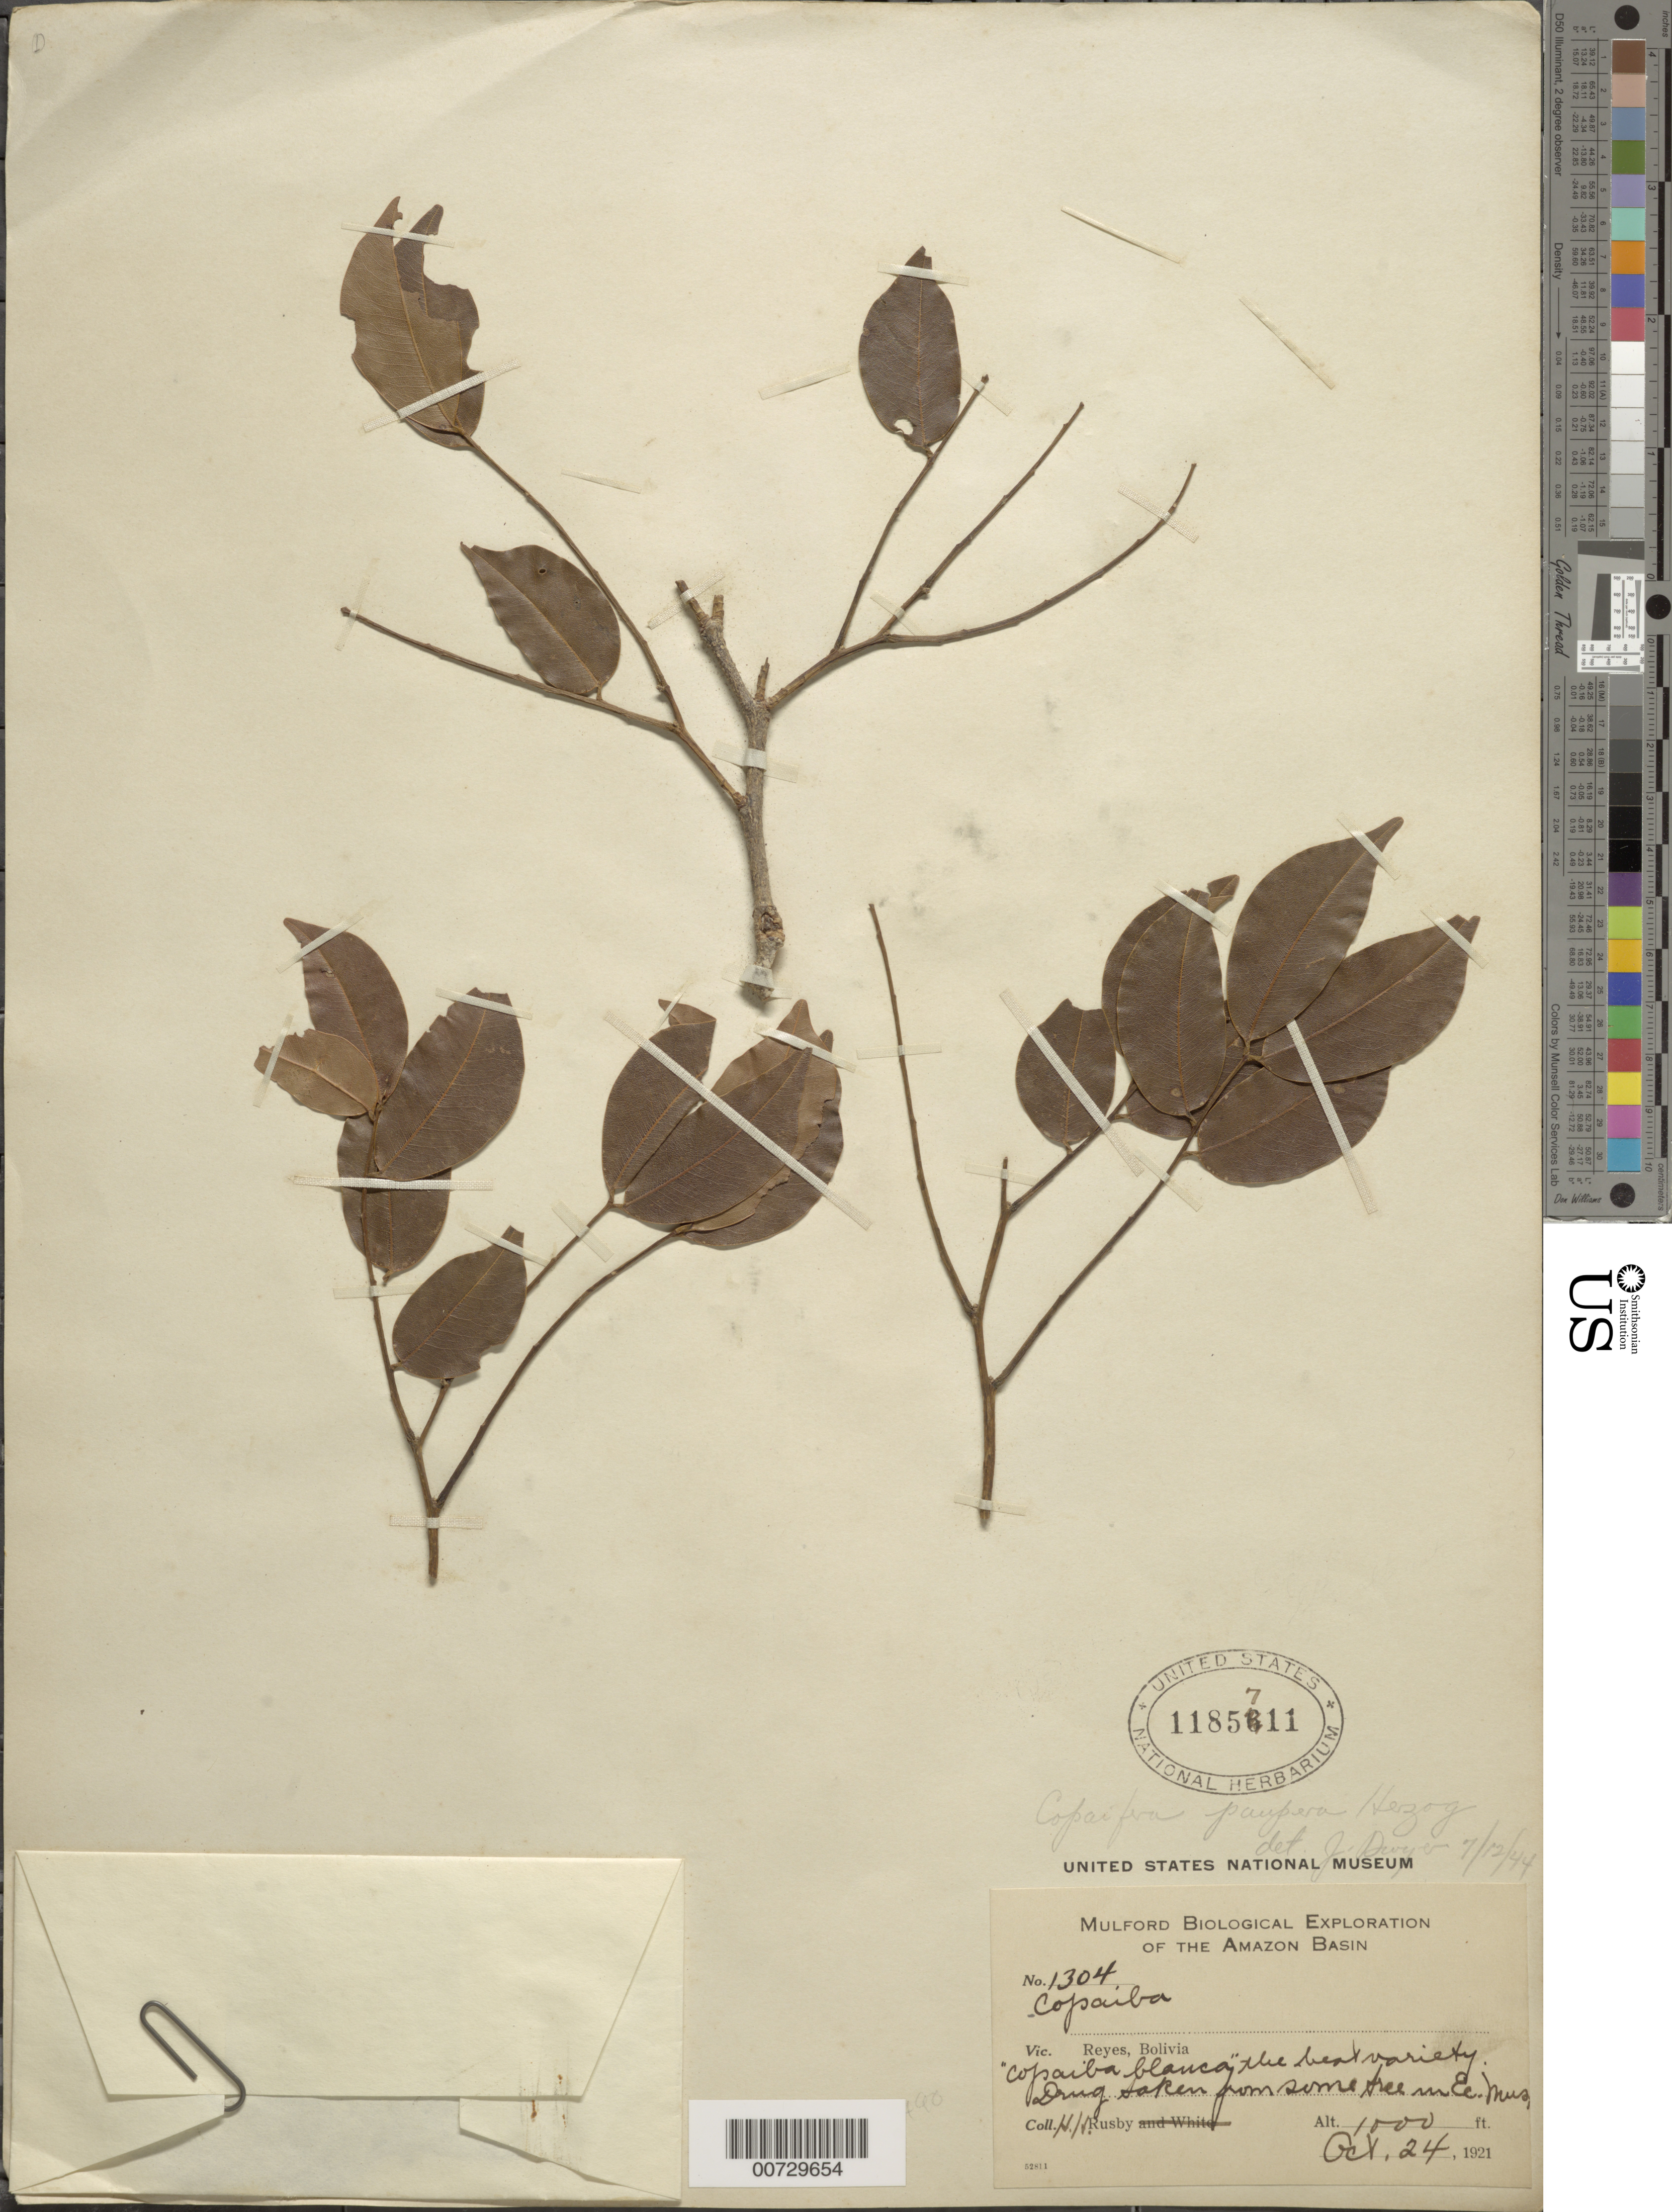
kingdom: Plantae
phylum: Tracheophyta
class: Magnoliopsida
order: Fabales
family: Fabaceae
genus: Copaifera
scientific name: Copaifera paupera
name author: Herzog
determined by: Dwyer, J.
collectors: H. H. Rusby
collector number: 1304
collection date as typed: Oct . 24, 1921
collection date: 1921-10-24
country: Bolivia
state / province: Beni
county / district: José Ballivián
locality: Reyes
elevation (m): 305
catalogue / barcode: US 1185711